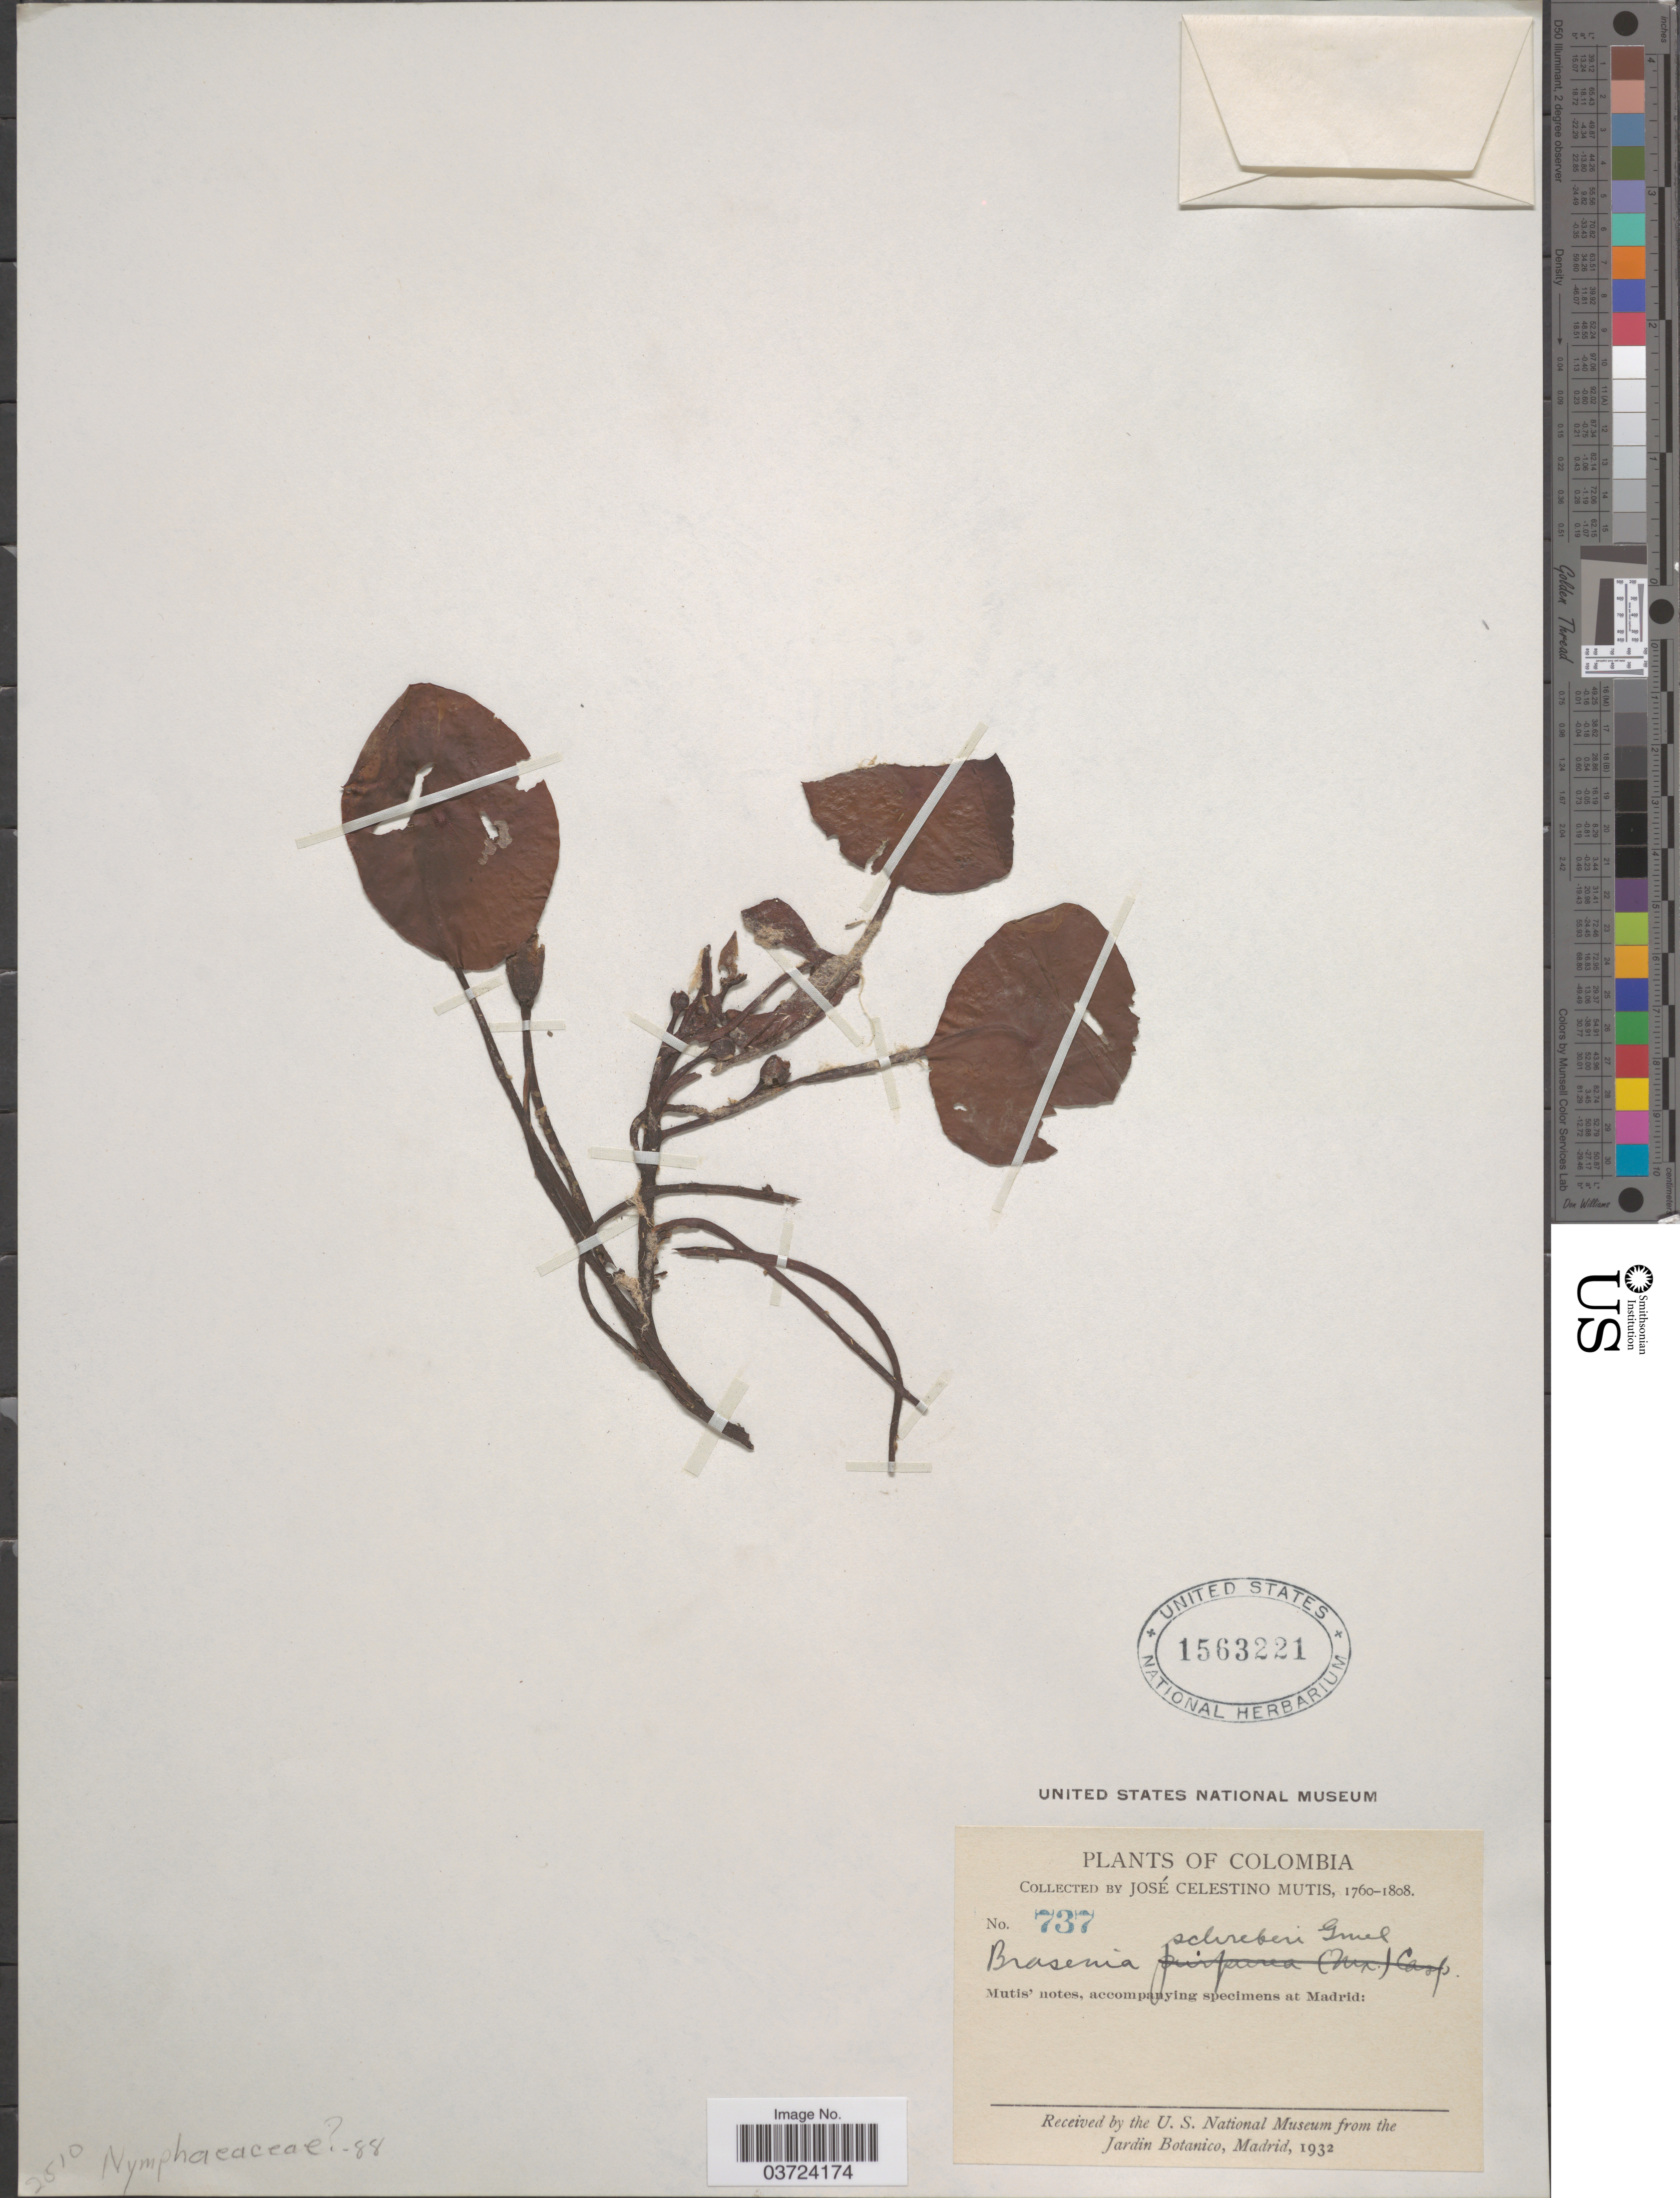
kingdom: Plantae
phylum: Tracheophyta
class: Magnoliopsida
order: Nymphaeales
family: Cabombaceae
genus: Brasenia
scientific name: Brasenia schreberi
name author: J.F. Gmel.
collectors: J. C. B. Mutis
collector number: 737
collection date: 1760/1808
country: Colombia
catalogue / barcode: US 1563221